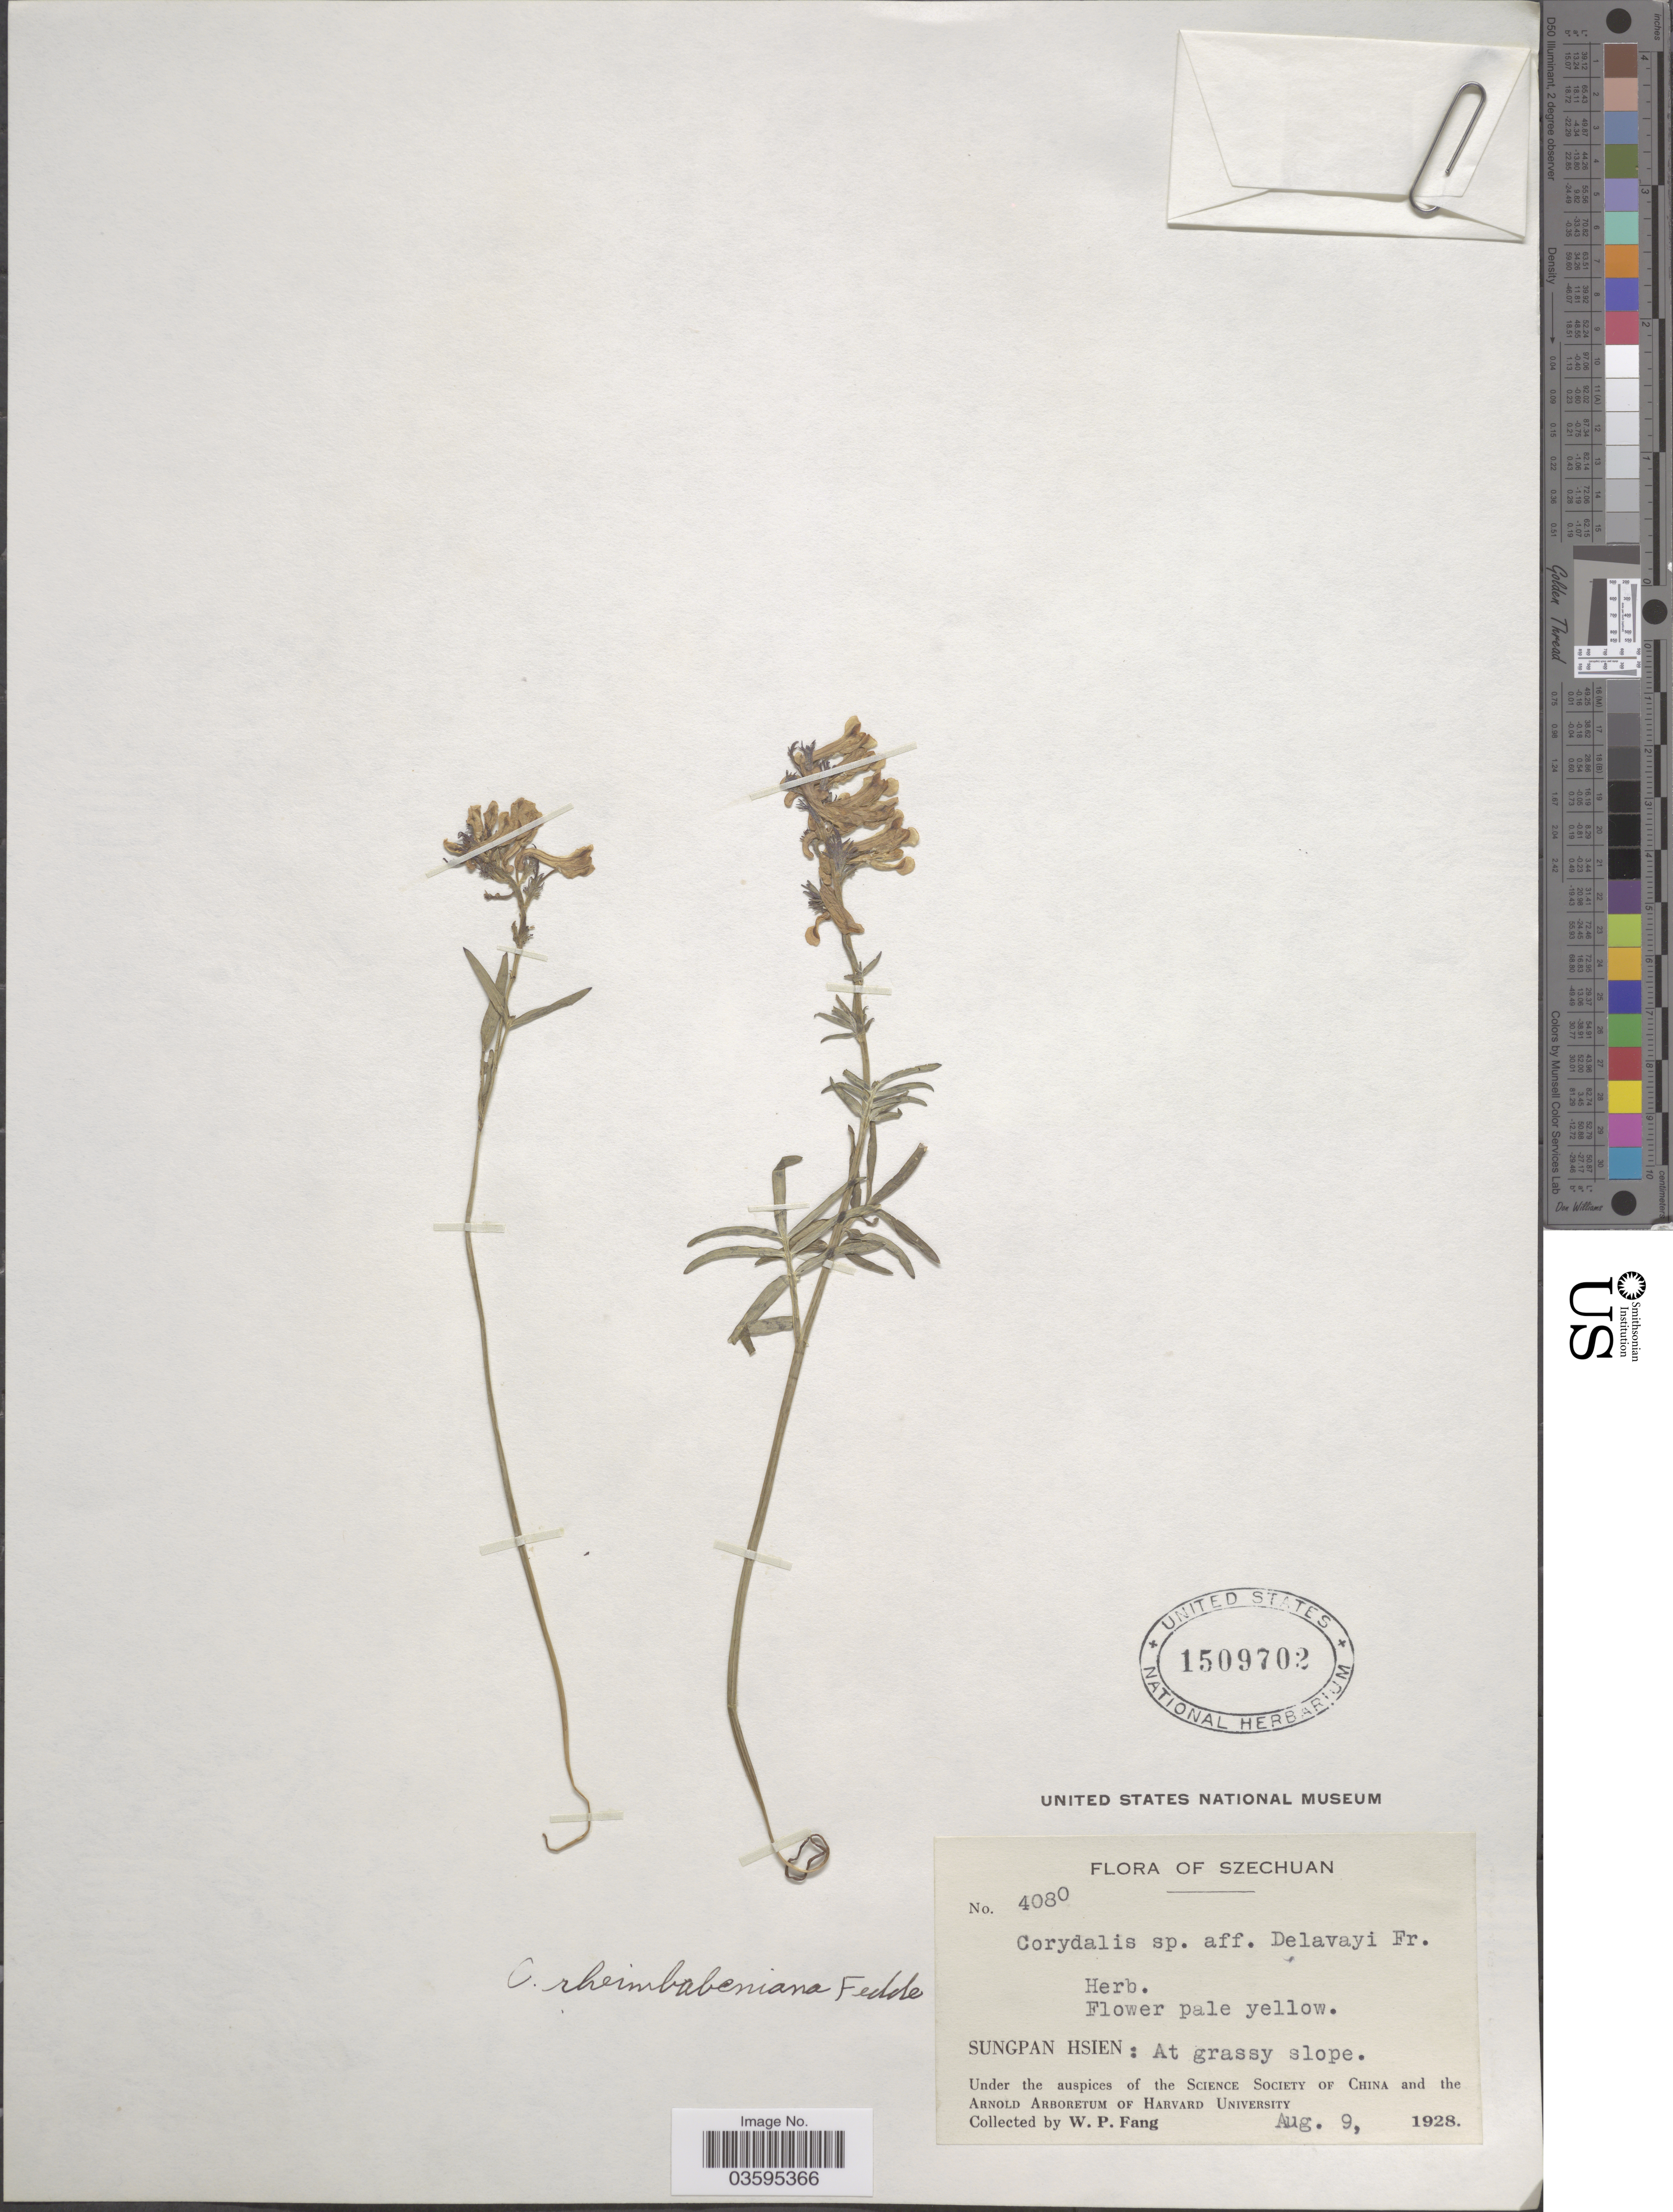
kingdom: Plantae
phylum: Tracheophyta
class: Magnoliopsida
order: Ranunculales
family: Papaveraceae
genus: Corydalis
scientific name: Corydalis rheinbabeniana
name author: Fedde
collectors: W. P. Fang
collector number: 4080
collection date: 1928-08-09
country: China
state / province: Sichuan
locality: Szechuan. Sungpan Hsien: At grassy slope.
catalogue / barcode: US 1509702